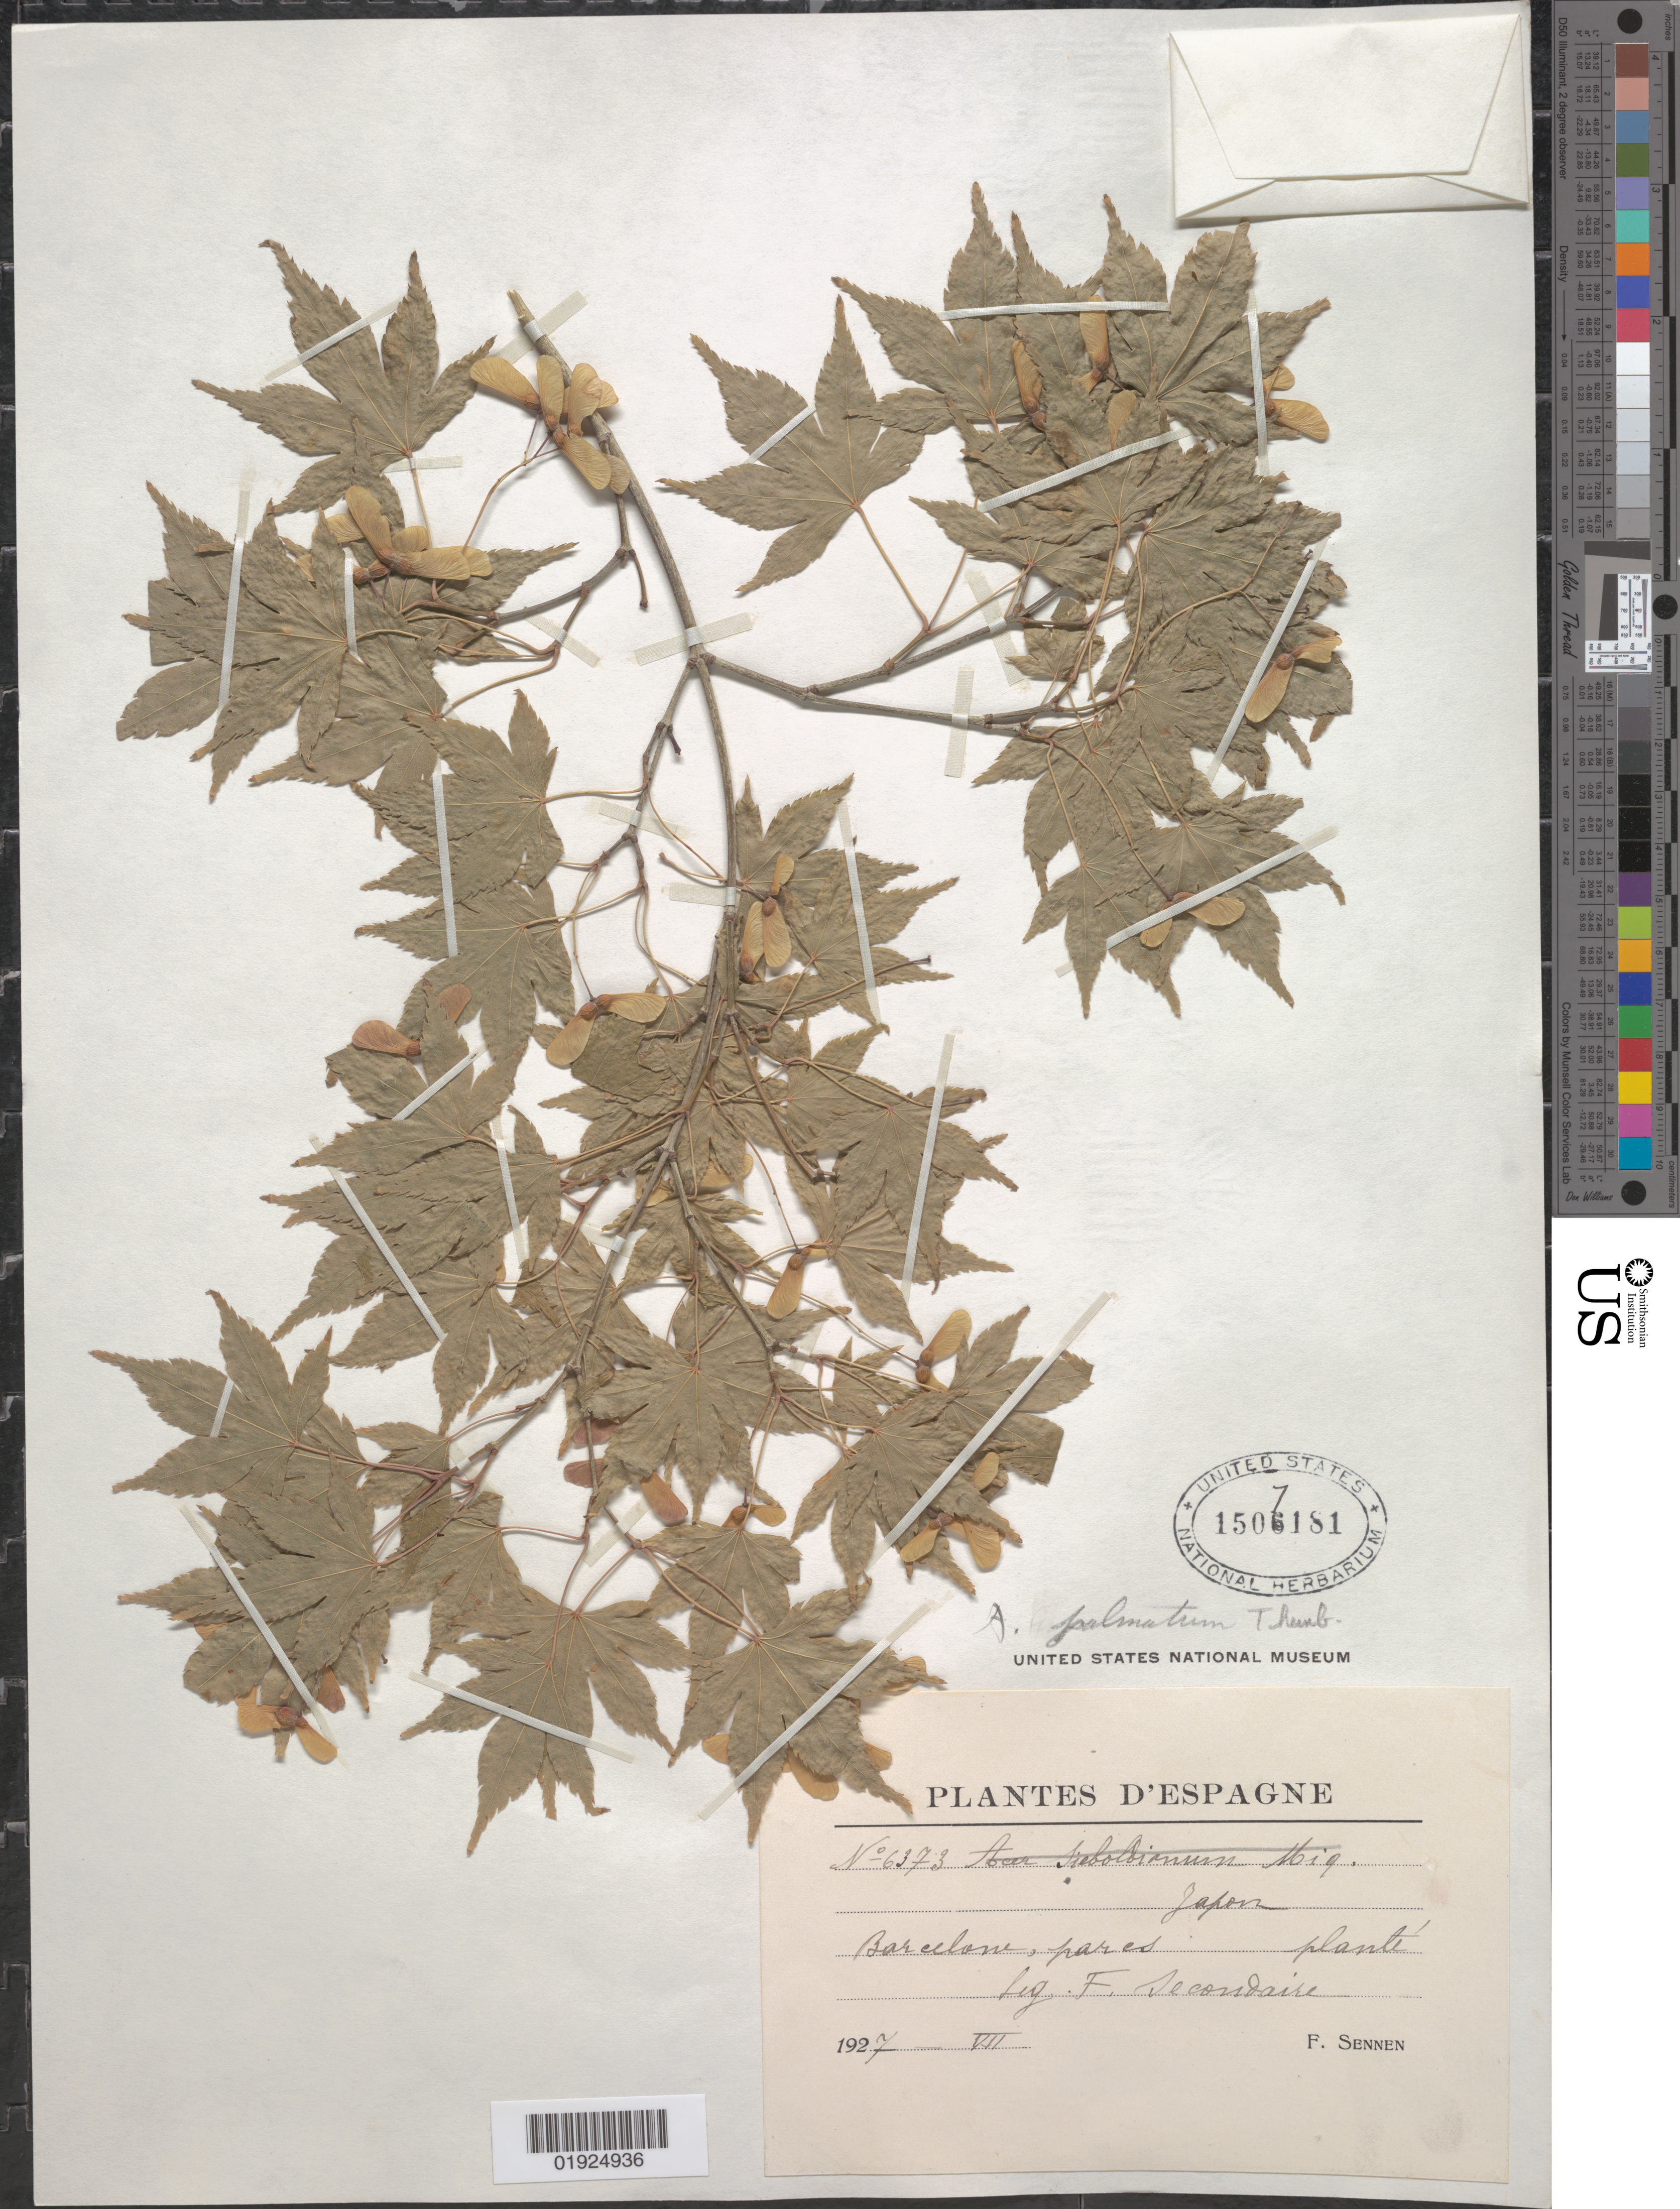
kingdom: Plantae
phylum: Tracheophyta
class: Magnoliopsida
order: Sapindales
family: Sapindaceae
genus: Acer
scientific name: Acer palmatum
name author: Thunb.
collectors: F. Secondaire & E. Sennen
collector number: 6373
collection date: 1927-07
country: Spain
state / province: Catalunya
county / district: Barcelona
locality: Plantes d'Espagne. Barcelone [Barcelona?], pares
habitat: Cultivated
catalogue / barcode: US 1507181